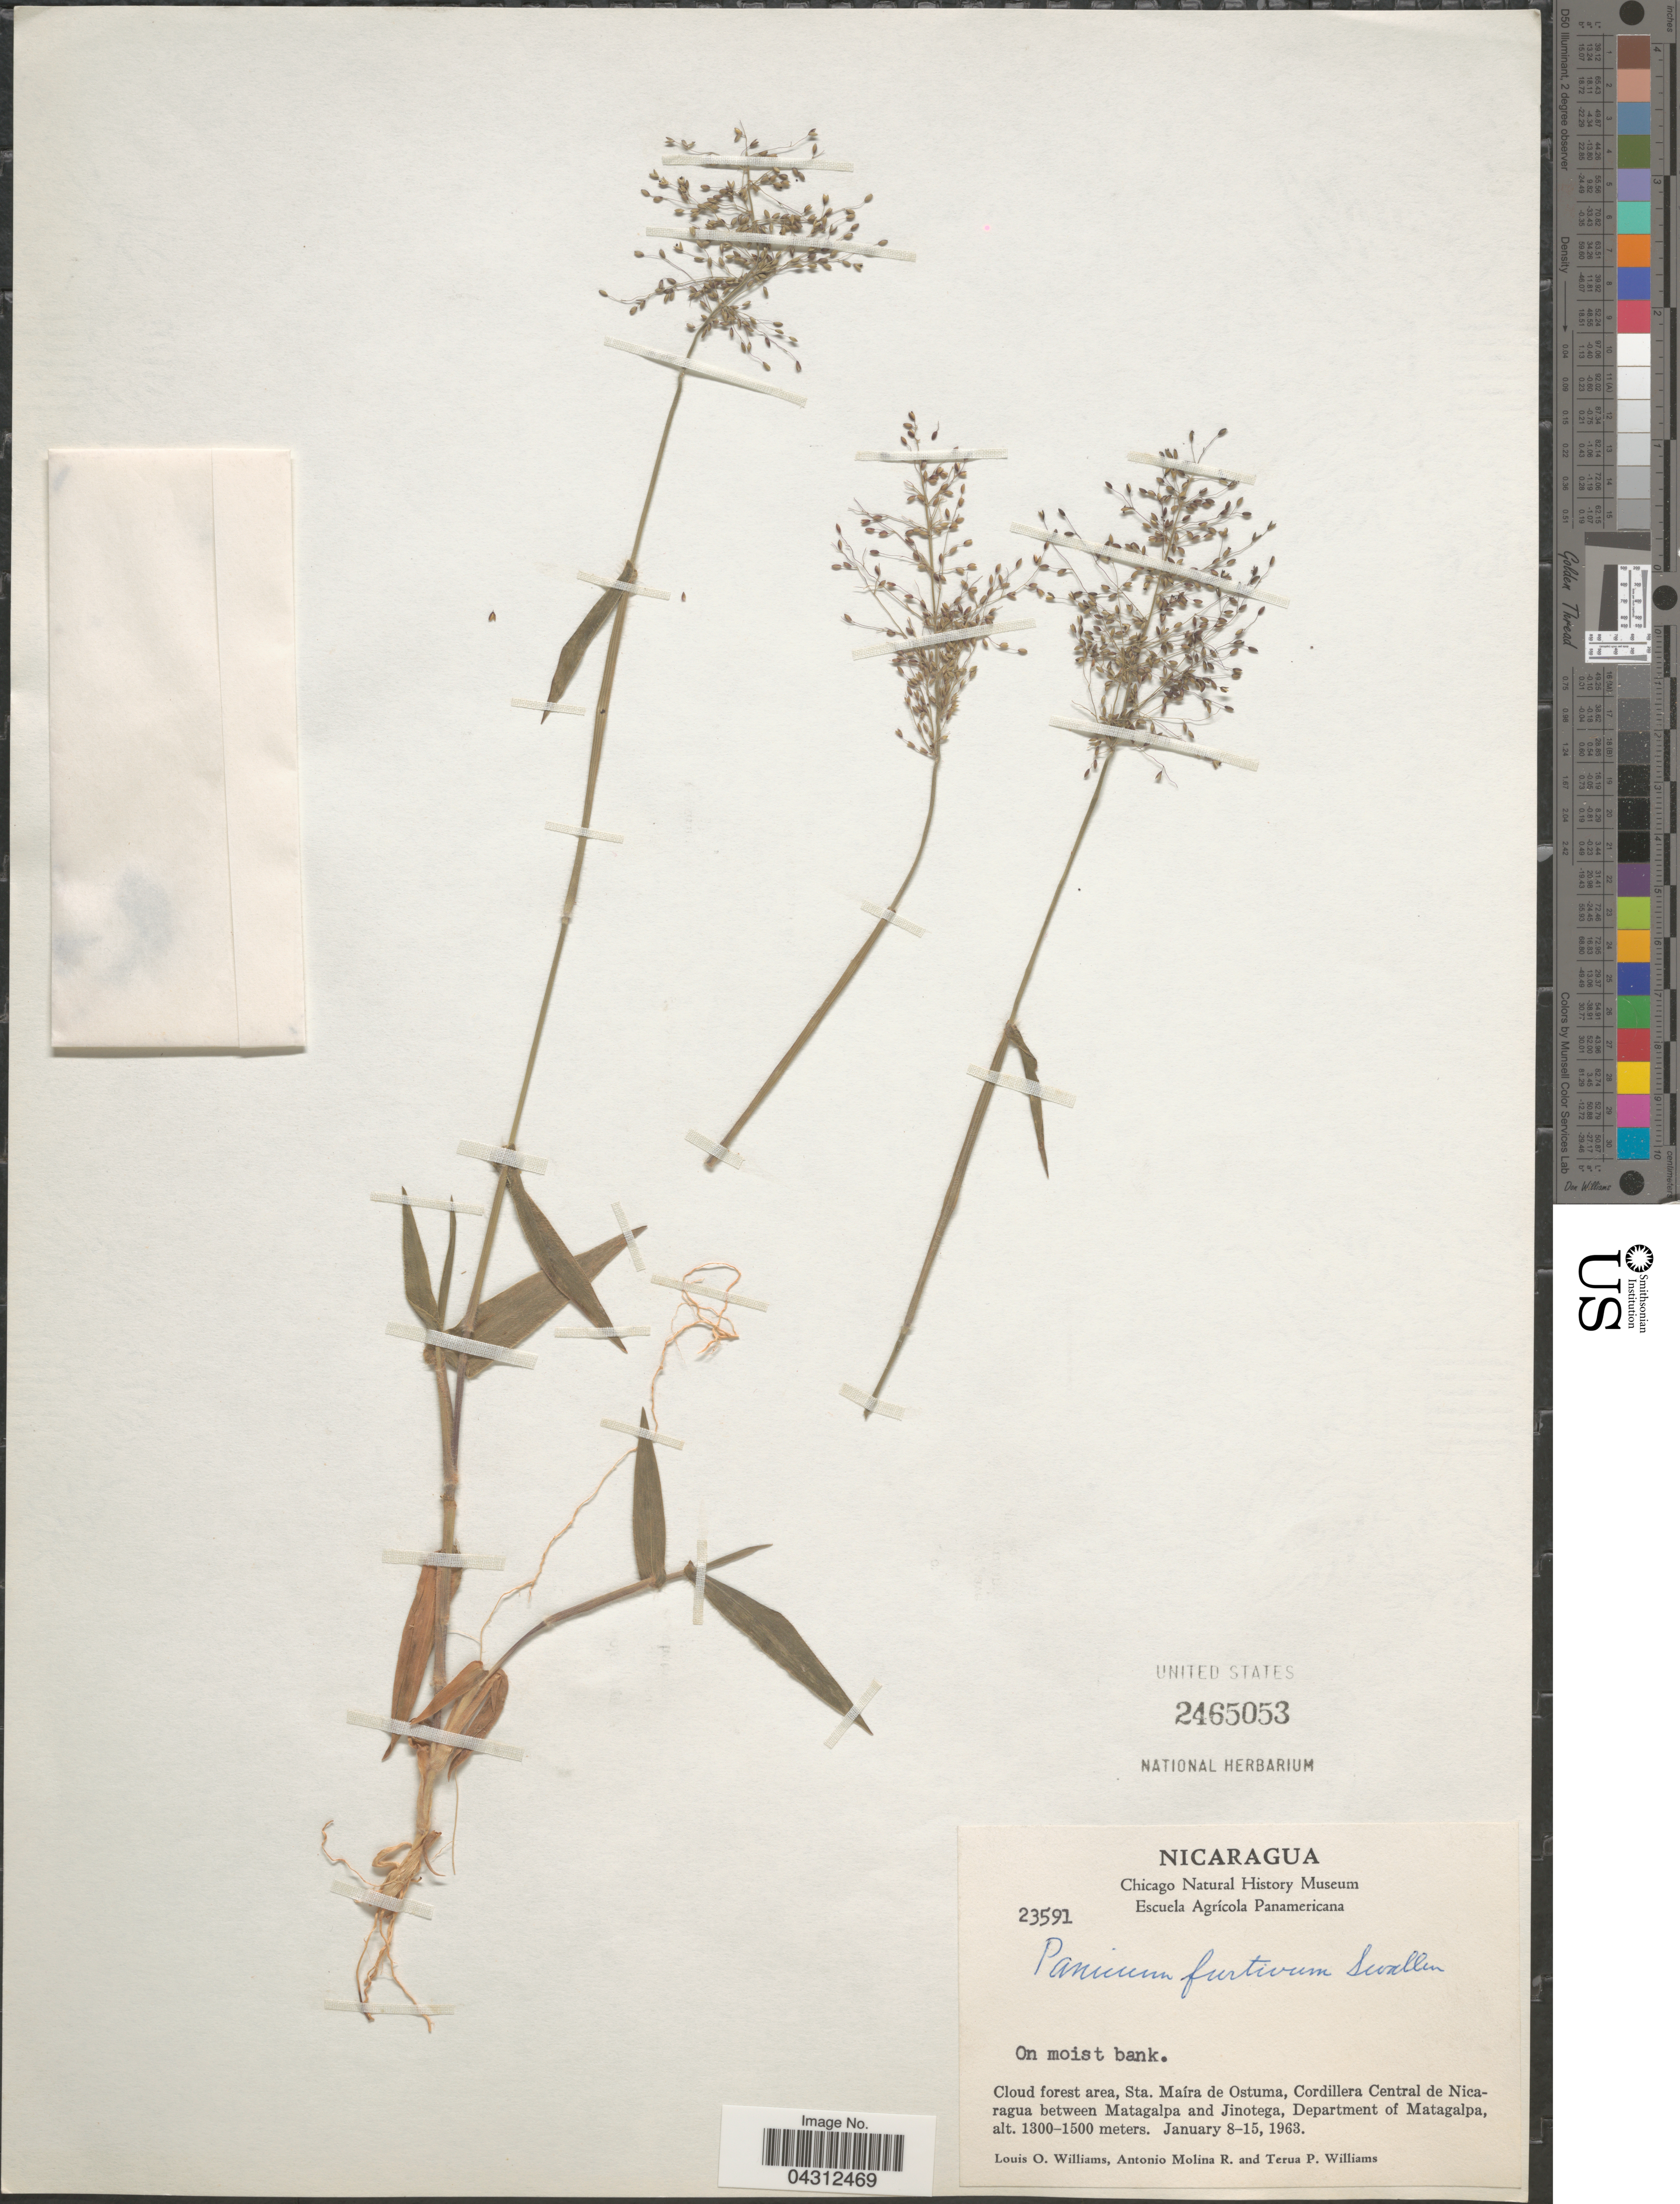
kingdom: Plantae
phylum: Tracheophyta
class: Liliopsida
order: Poales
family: Poaceae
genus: Dichanthelium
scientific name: Dichanthelium viscidellum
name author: (Scribn.) Gould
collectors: L. O. Williams, A. Molina R. & T. Williams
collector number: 23591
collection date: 1963-01-08/1963-01-15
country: Nicaragua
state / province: Matagalpa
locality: Cloud forest area, Sta. Maíra de Ostuma, Cordillera Central de Nicaragua between Matagalpa and Jinotega, Department of Matagalpa.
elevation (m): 1300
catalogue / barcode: US 2465053